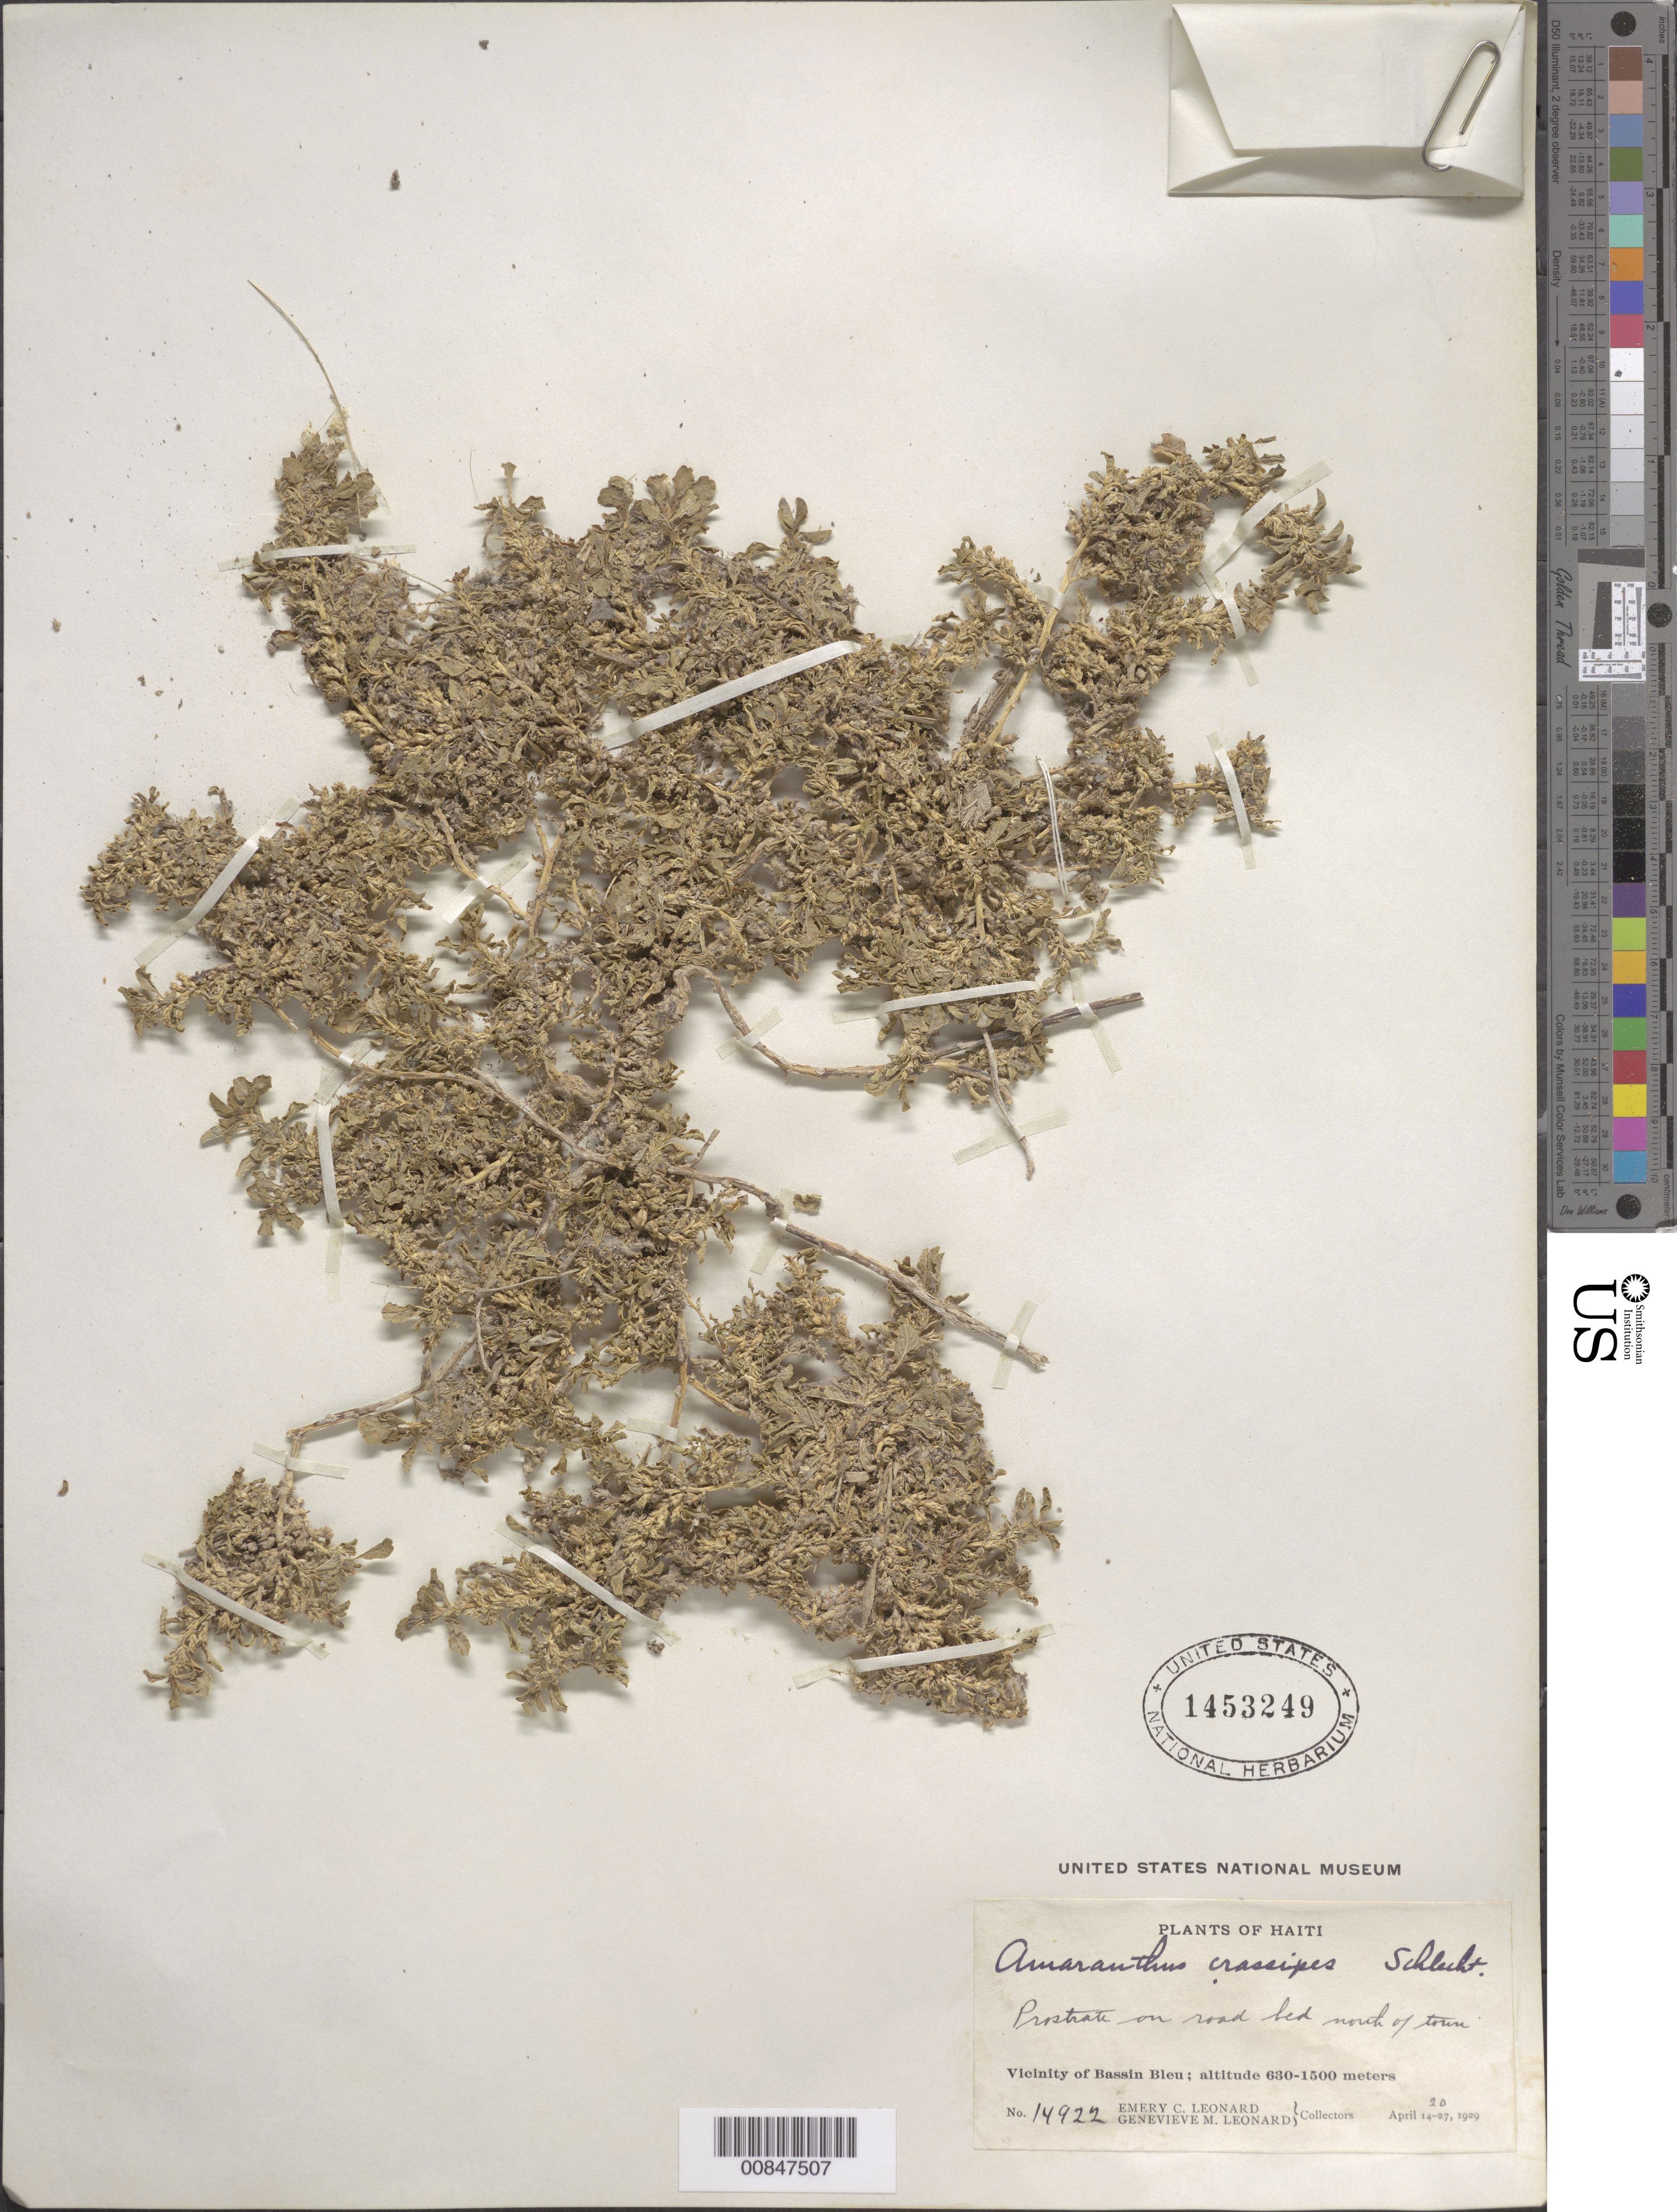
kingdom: Plantae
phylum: Tracheophyta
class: Magnoliopsida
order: Caryophyllales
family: Amaranthaceae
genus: Amaranthus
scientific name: Amaranthus crassipes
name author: Schltdl.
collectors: E. C. Leonard & G. M. Leonard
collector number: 14922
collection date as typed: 20 Apr 1929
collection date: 1929-04-20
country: Haiti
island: Hispaniola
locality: Vicinity of Bassin Bleu. On road bed north of town.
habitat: On road bed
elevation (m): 630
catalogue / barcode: US 1453249